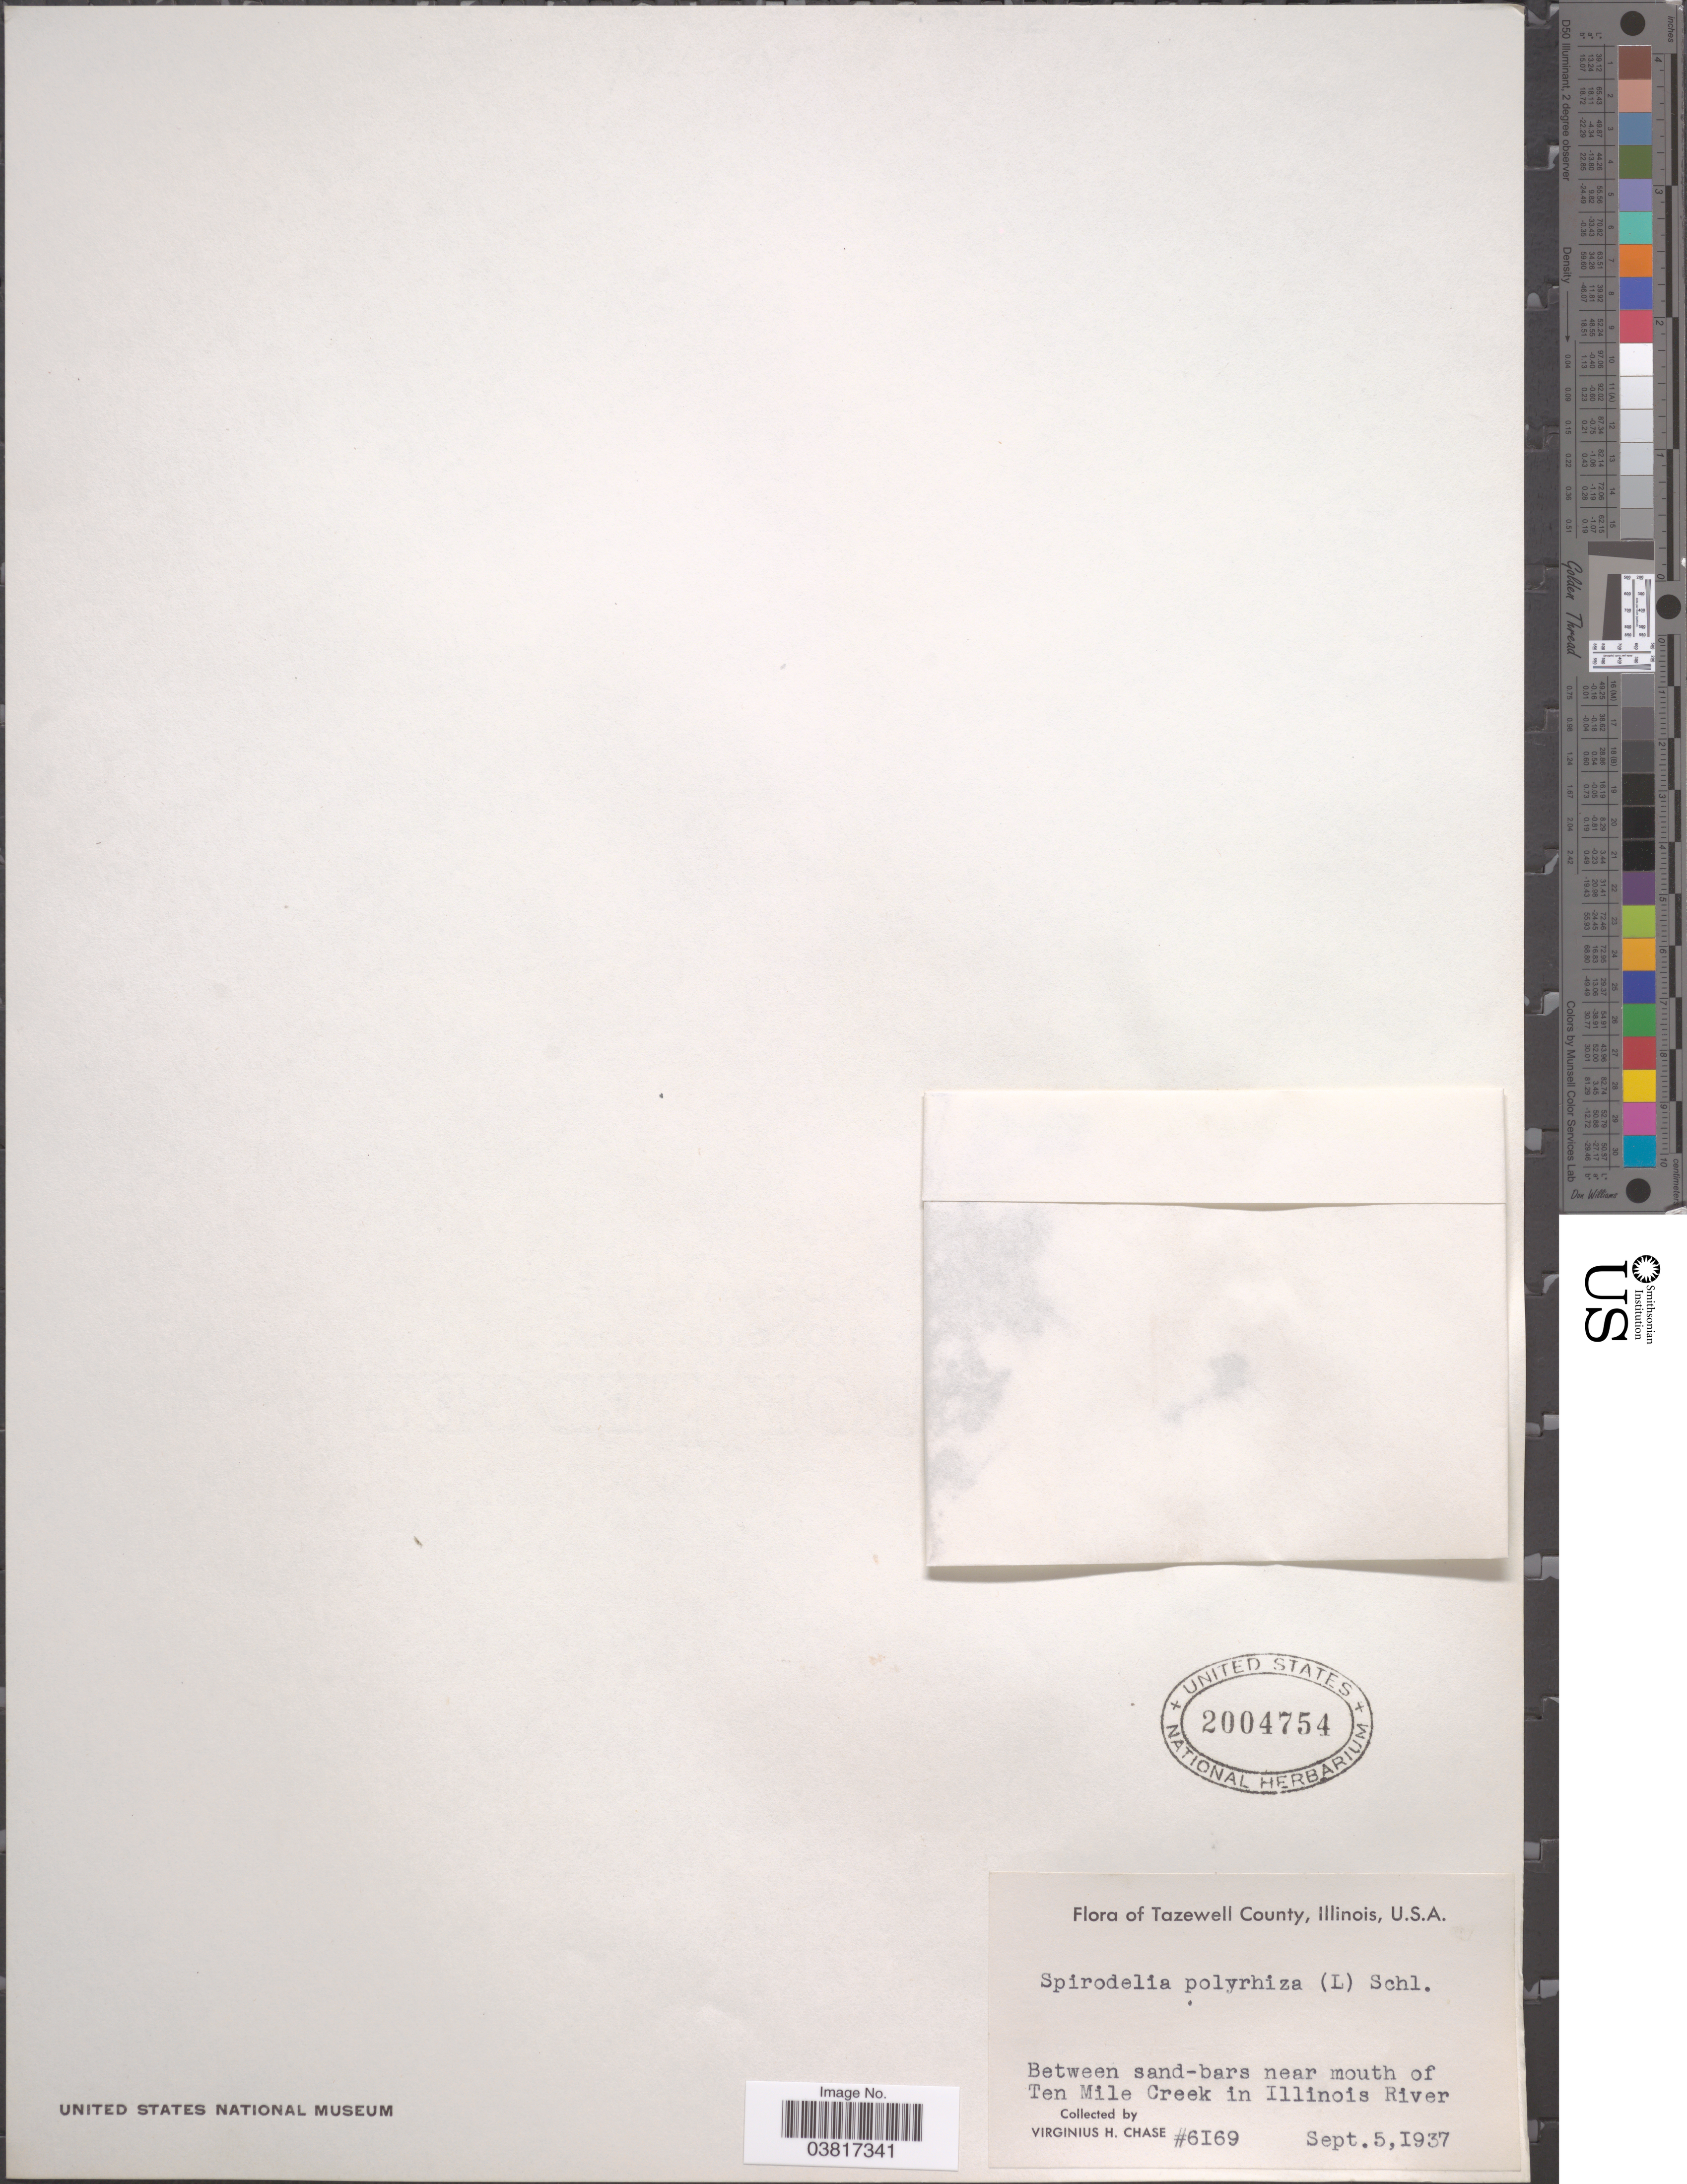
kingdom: Plantae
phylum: Tracheophyta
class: Liliopsida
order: Alismatales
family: Araceae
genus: Spirodela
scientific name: Spirodela polyrrhiza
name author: (L.) Schleid.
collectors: V. H. Chase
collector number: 6169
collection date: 1937-09-05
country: United States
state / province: Illinois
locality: Tazewell County. Between sand-bars near mouth of Ten Mile Creek in Illinois River.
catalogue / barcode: US 2004754